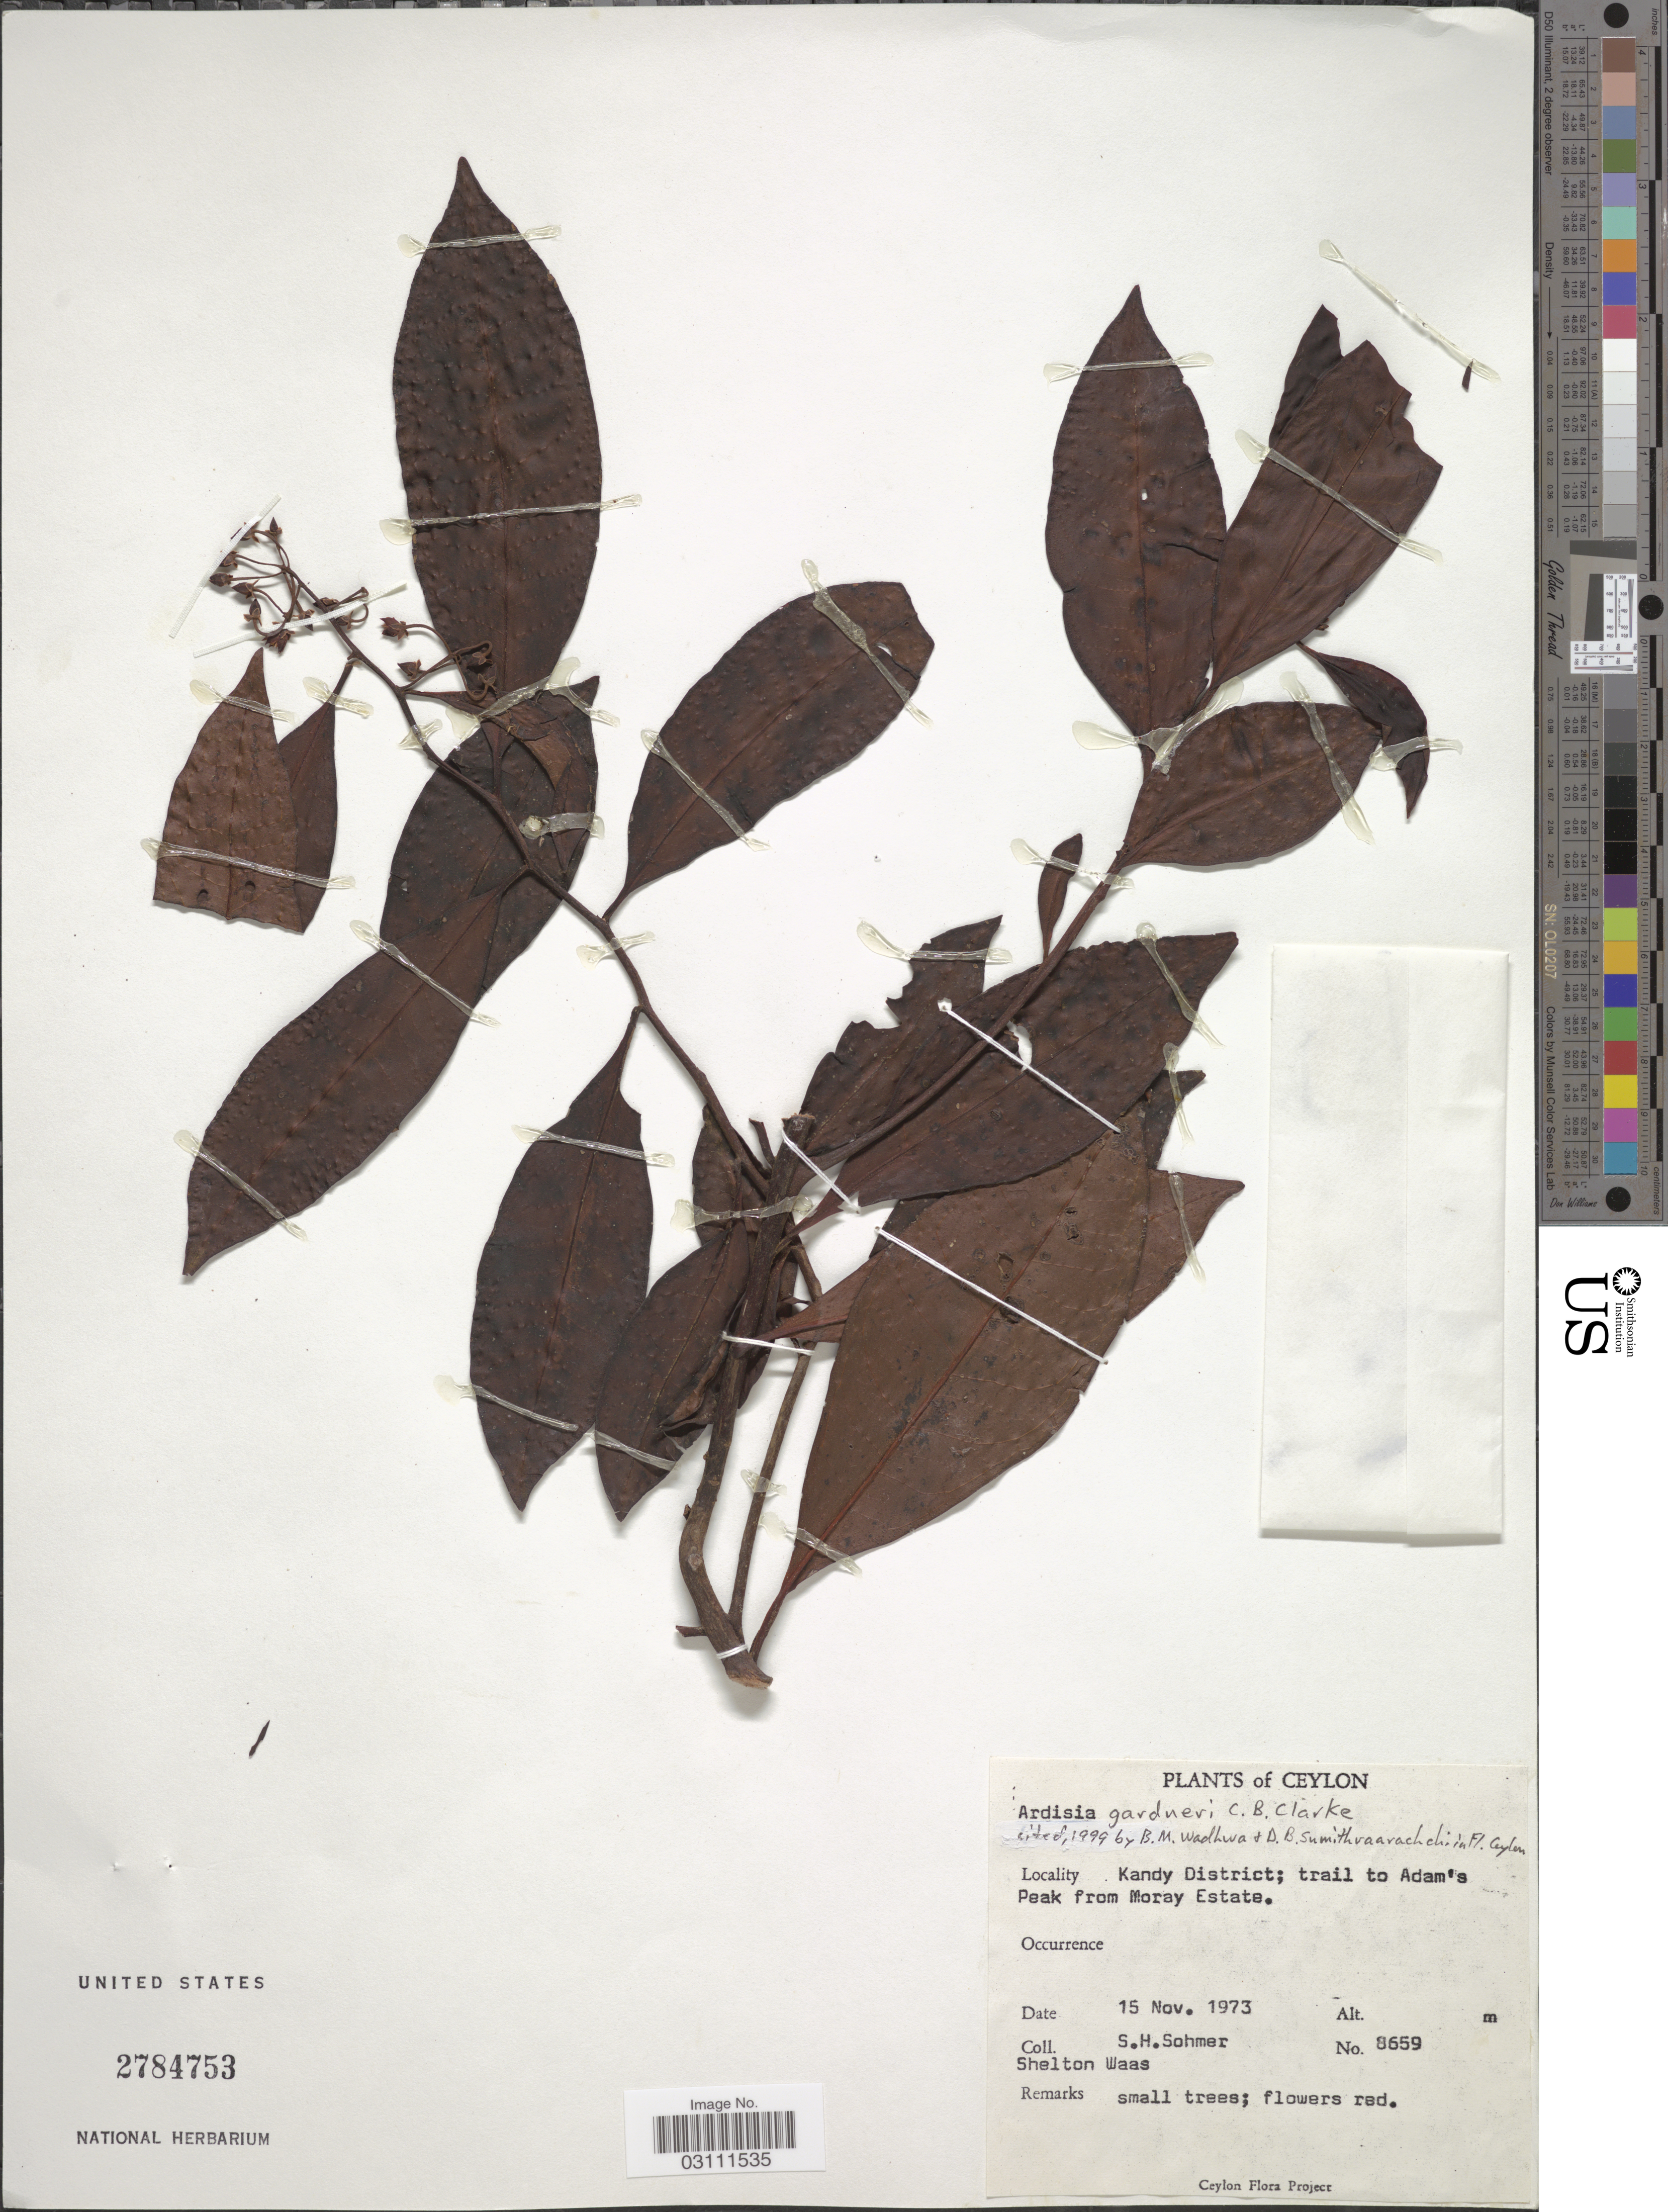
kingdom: Plantae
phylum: Tracheophyta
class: Magnoliopsida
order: Ericales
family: Primulaceae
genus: Ardisia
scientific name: Ardisia gardneri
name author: C.B. Clarke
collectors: S. H. Sohmer & S. Waas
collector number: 8659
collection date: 1973-11-15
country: Sri Lanka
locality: Ceylon, Kandy District; trail to Adam's Peak from Moray Estate.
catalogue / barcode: US 2784753